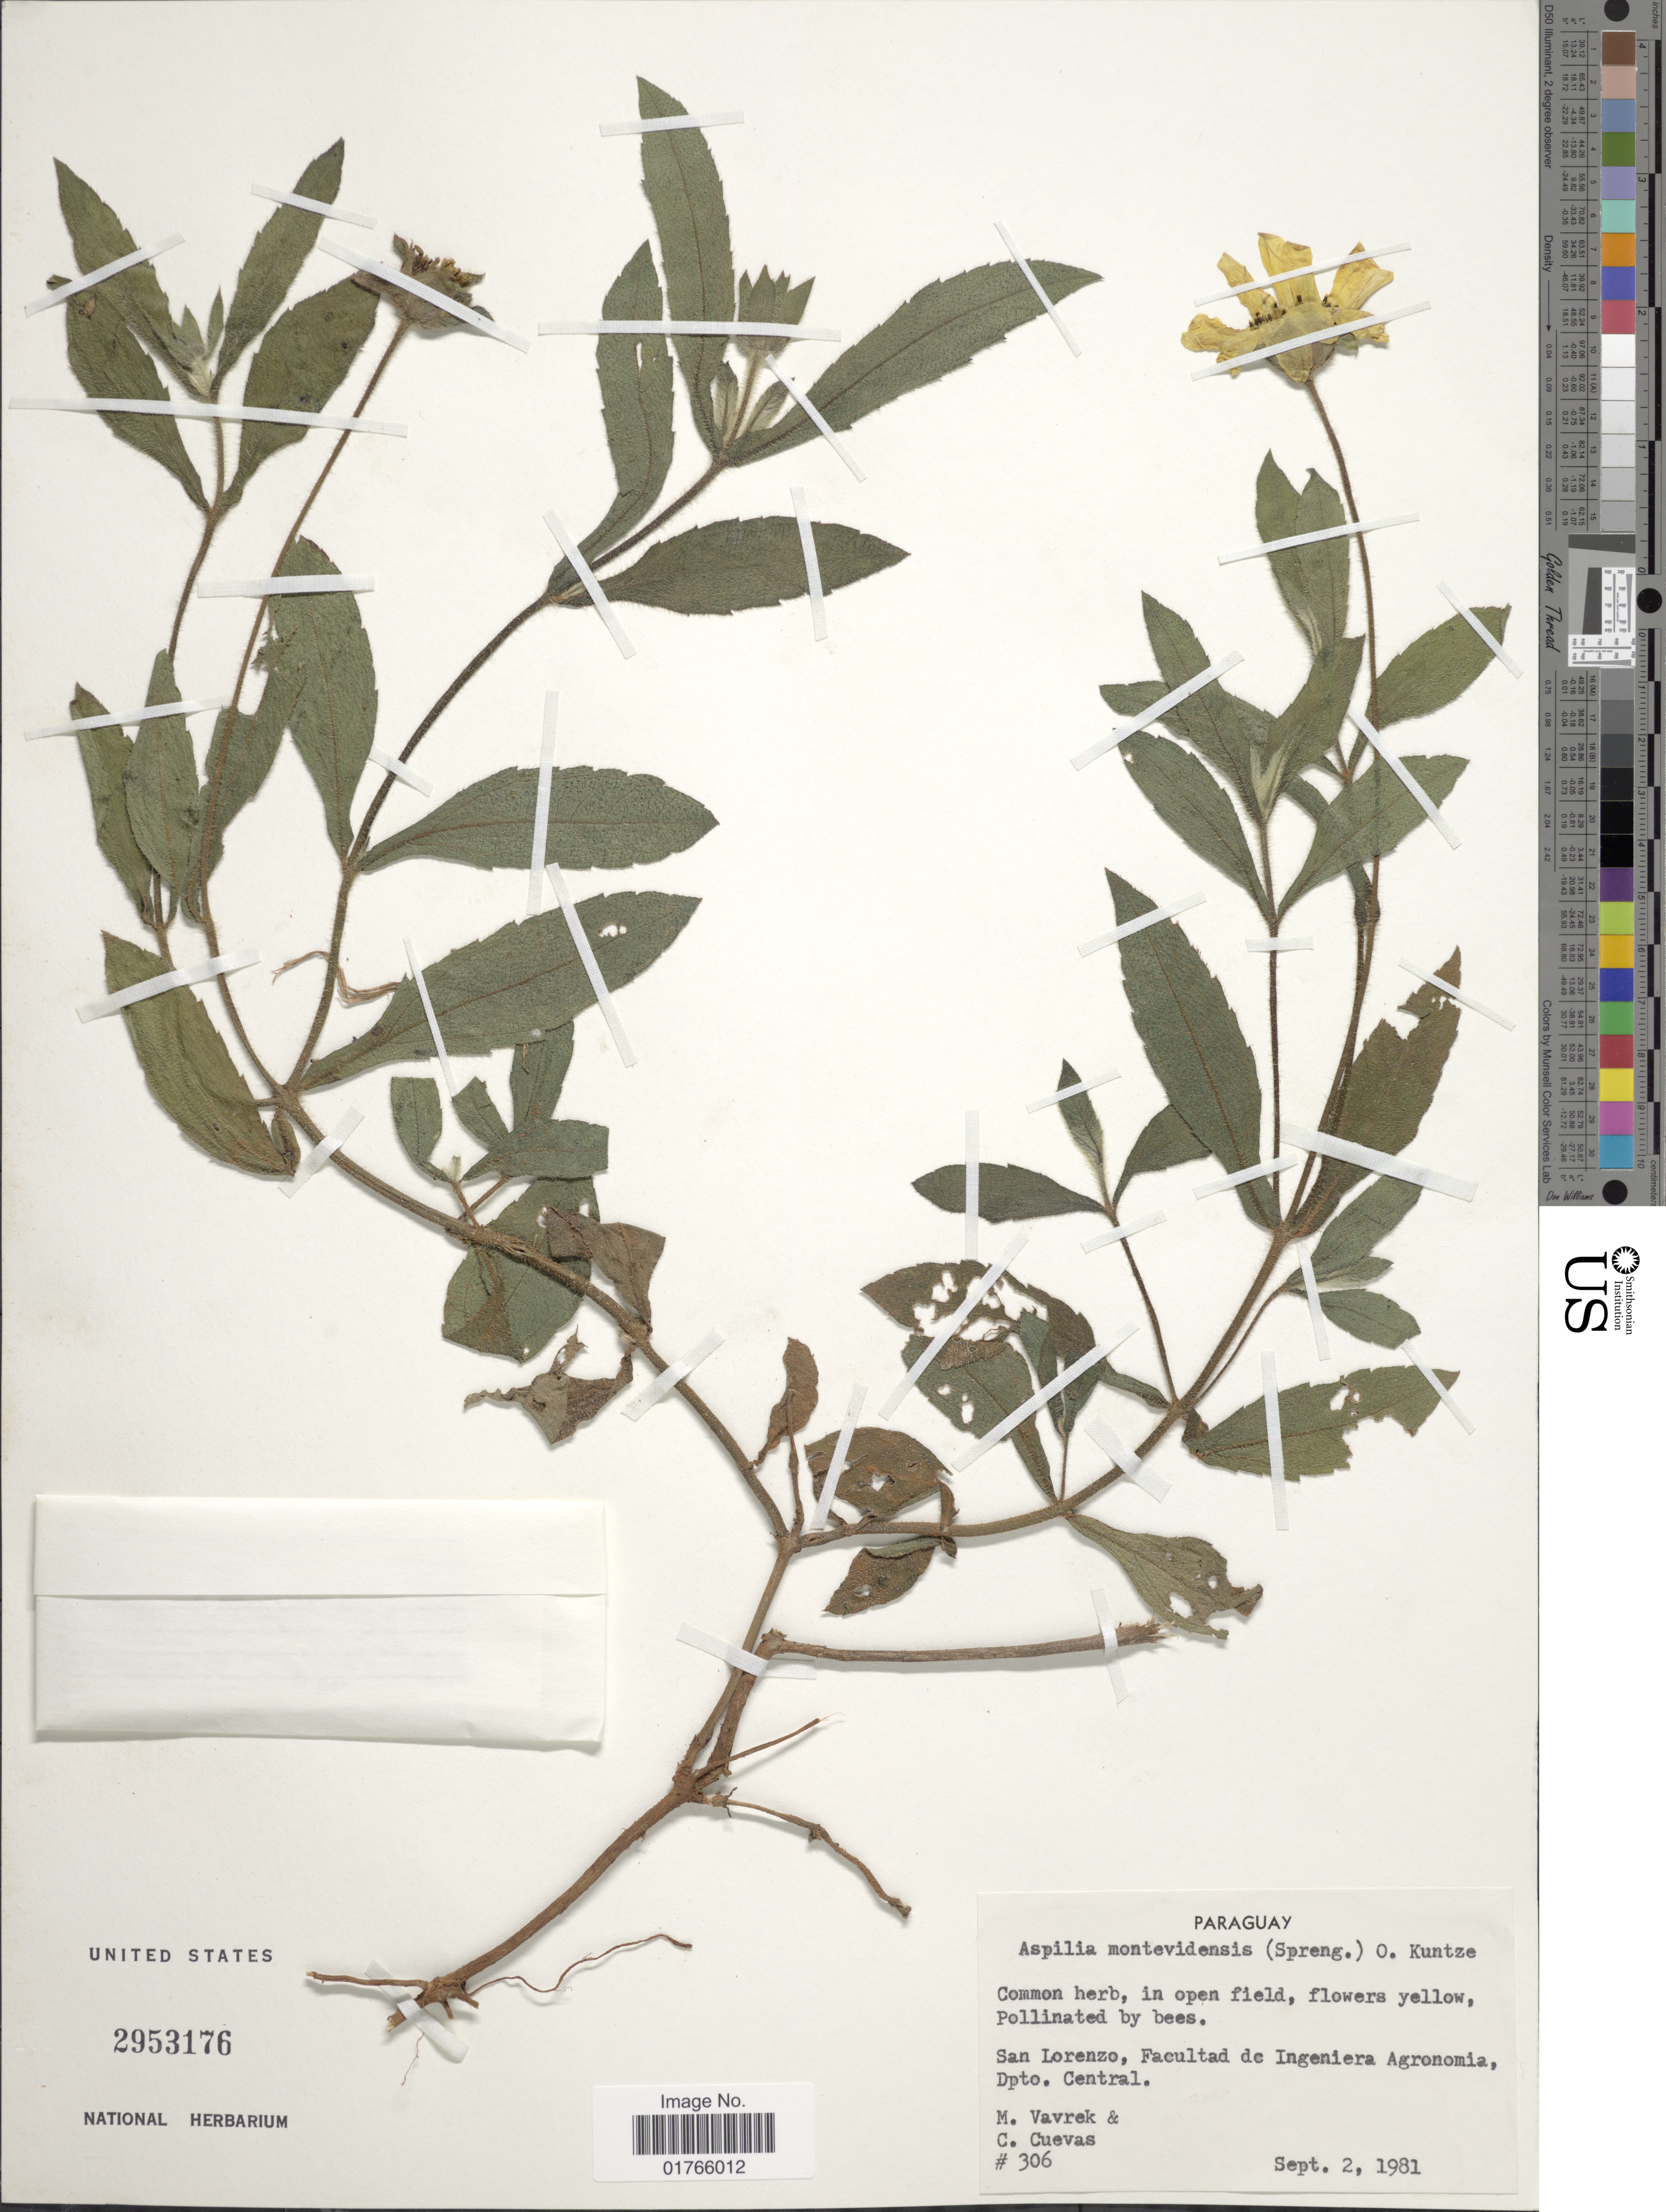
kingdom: Plantae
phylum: Tracheophyta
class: Magnoliopsida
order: Asterales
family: Asteraceae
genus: Aspilia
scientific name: Aspilia setosa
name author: Griseb.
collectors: M. Vavrek & C. Cuevas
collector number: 306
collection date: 1981-09-02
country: Paraguay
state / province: Central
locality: San Lorenzo, Facultad de Ingeniera Agronomia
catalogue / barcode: US 2953176